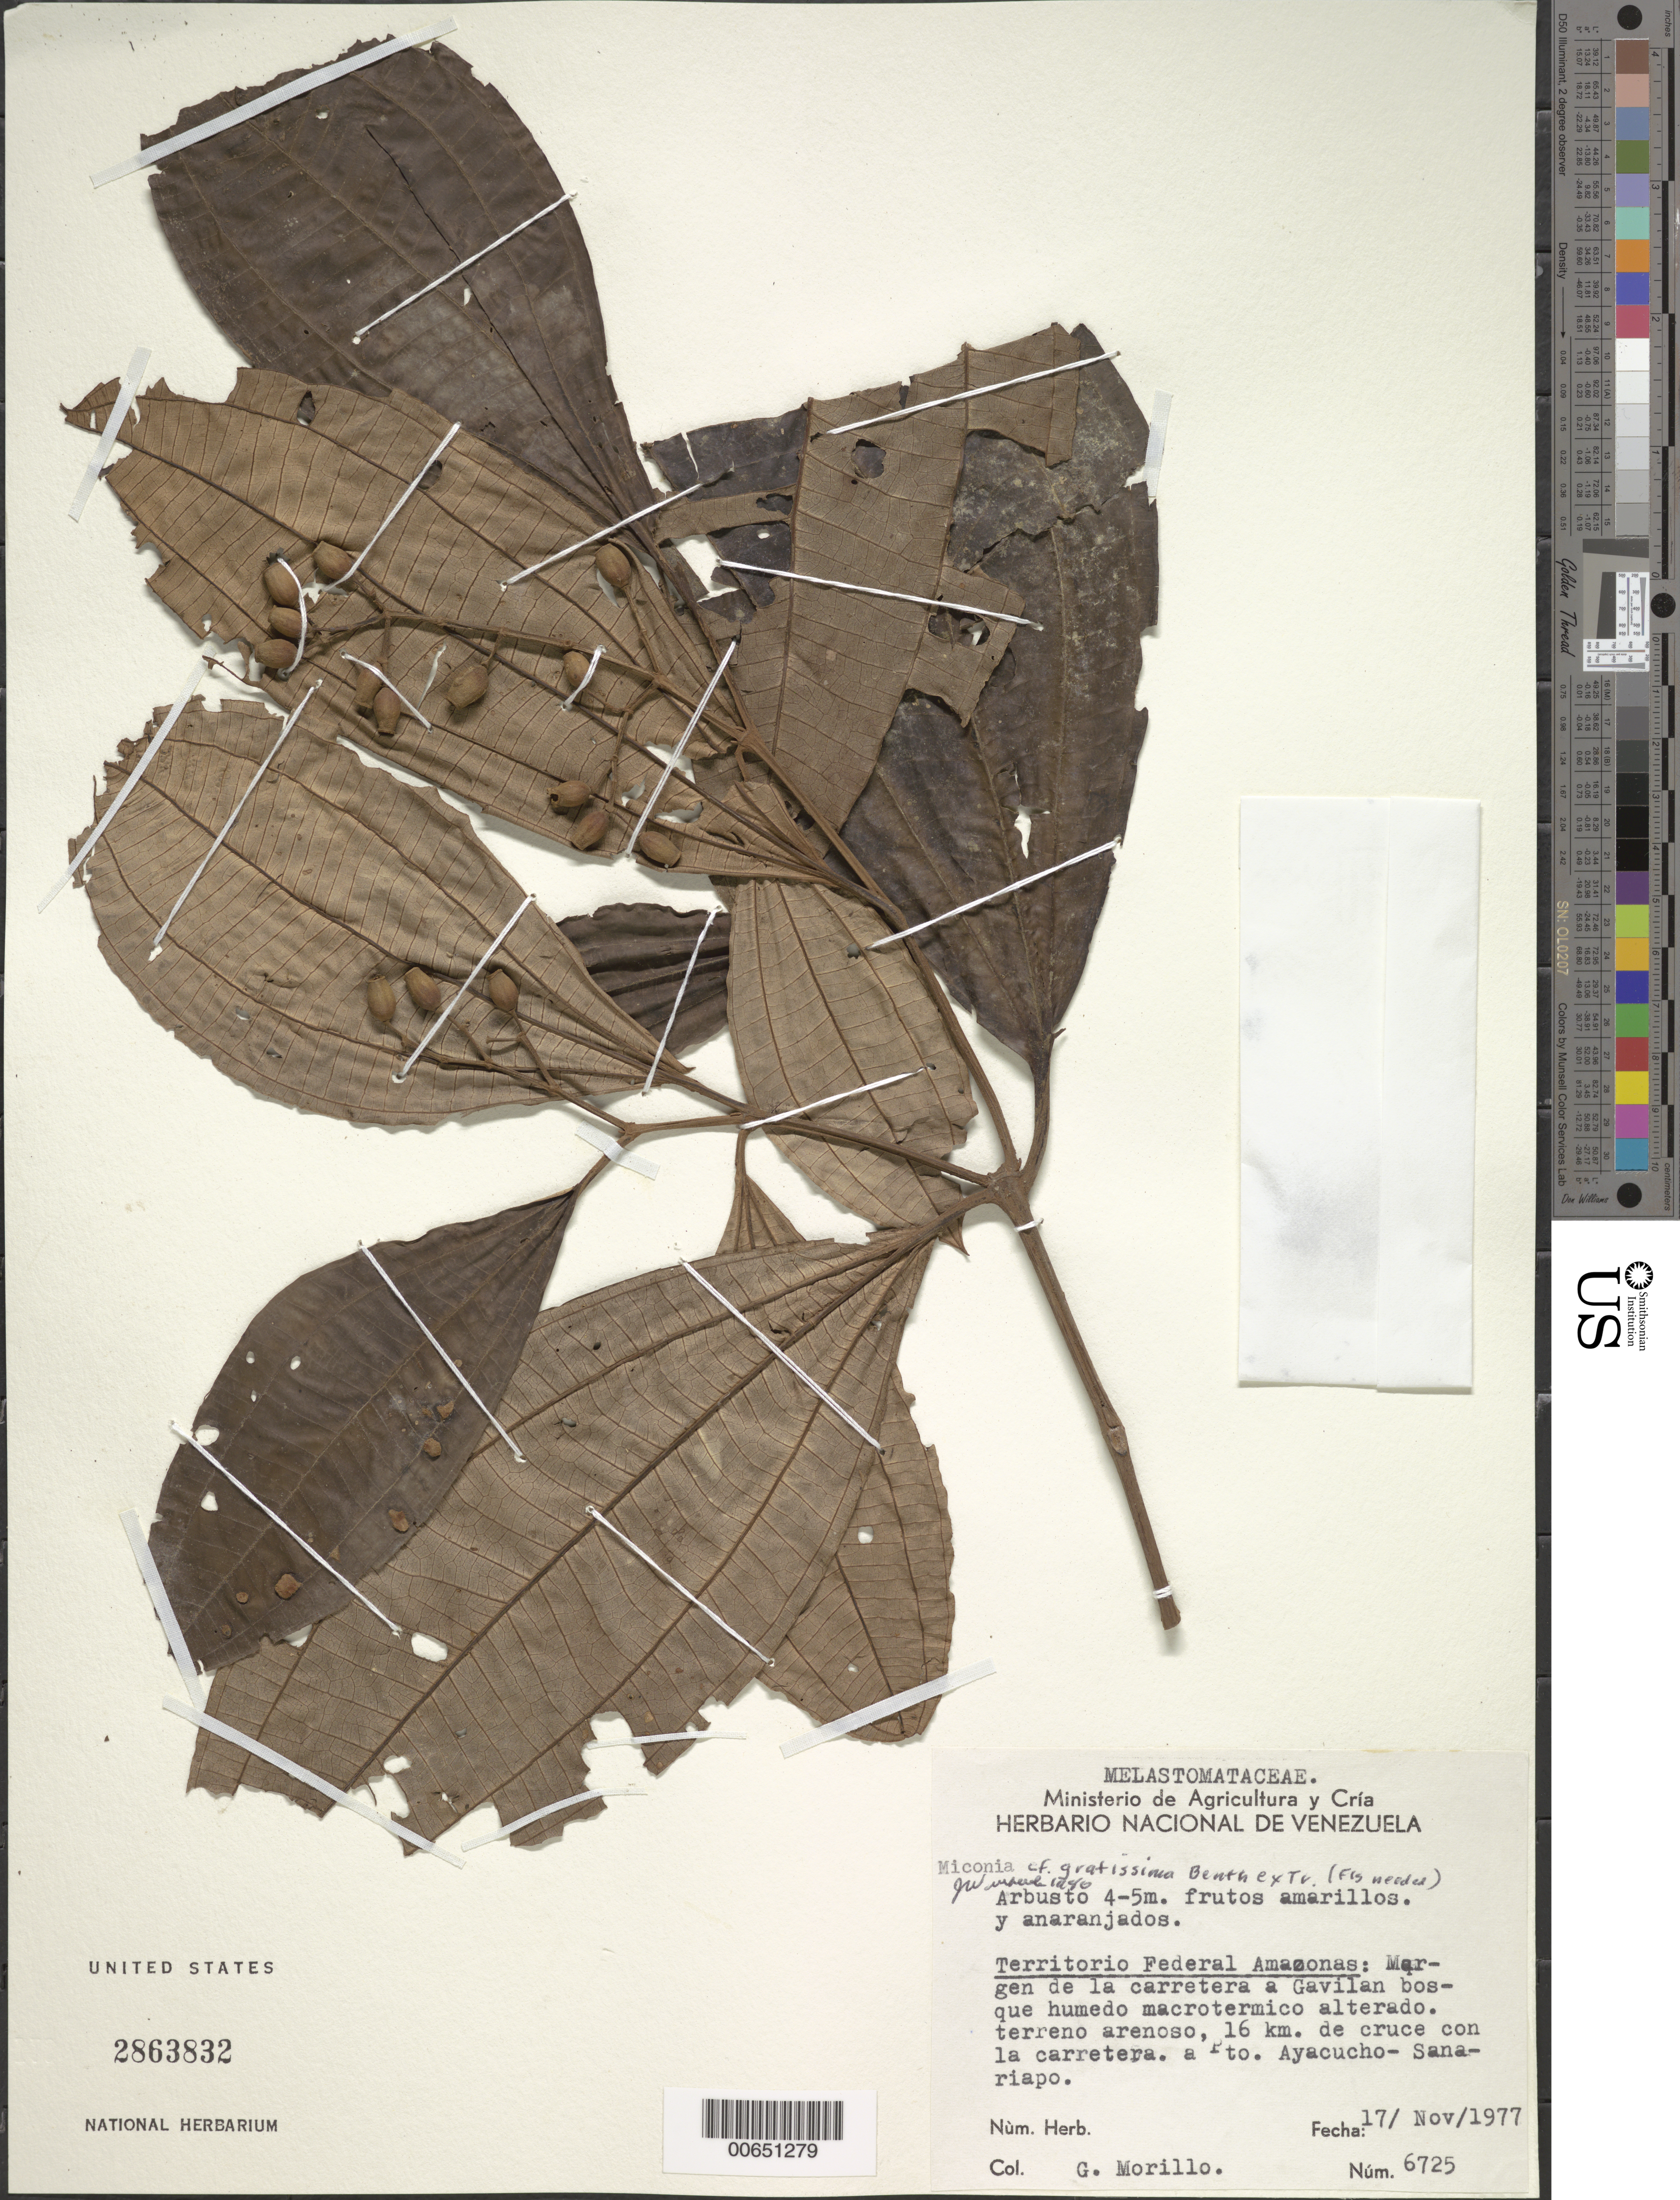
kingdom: Plantae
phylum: Tracheophyta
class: Magnoliopsida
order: Myrtales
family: Melastomataceae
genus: Miconia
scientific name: Miconia gratissima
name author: Benth. ex Triana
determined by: Wurdack, John J., (US), US (UNITED STATES)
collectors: G. Morillo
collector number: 6725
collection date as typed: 17-Nov-77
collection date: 1977-11-17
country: Venezuela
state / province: Amazonas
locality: Carretera a Gavilan, 16 km de cruce con la carretera a Pto Ayachucho-Sanariapo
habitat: Bosque humedo marcrotermico alterado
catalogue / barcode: US 2863832